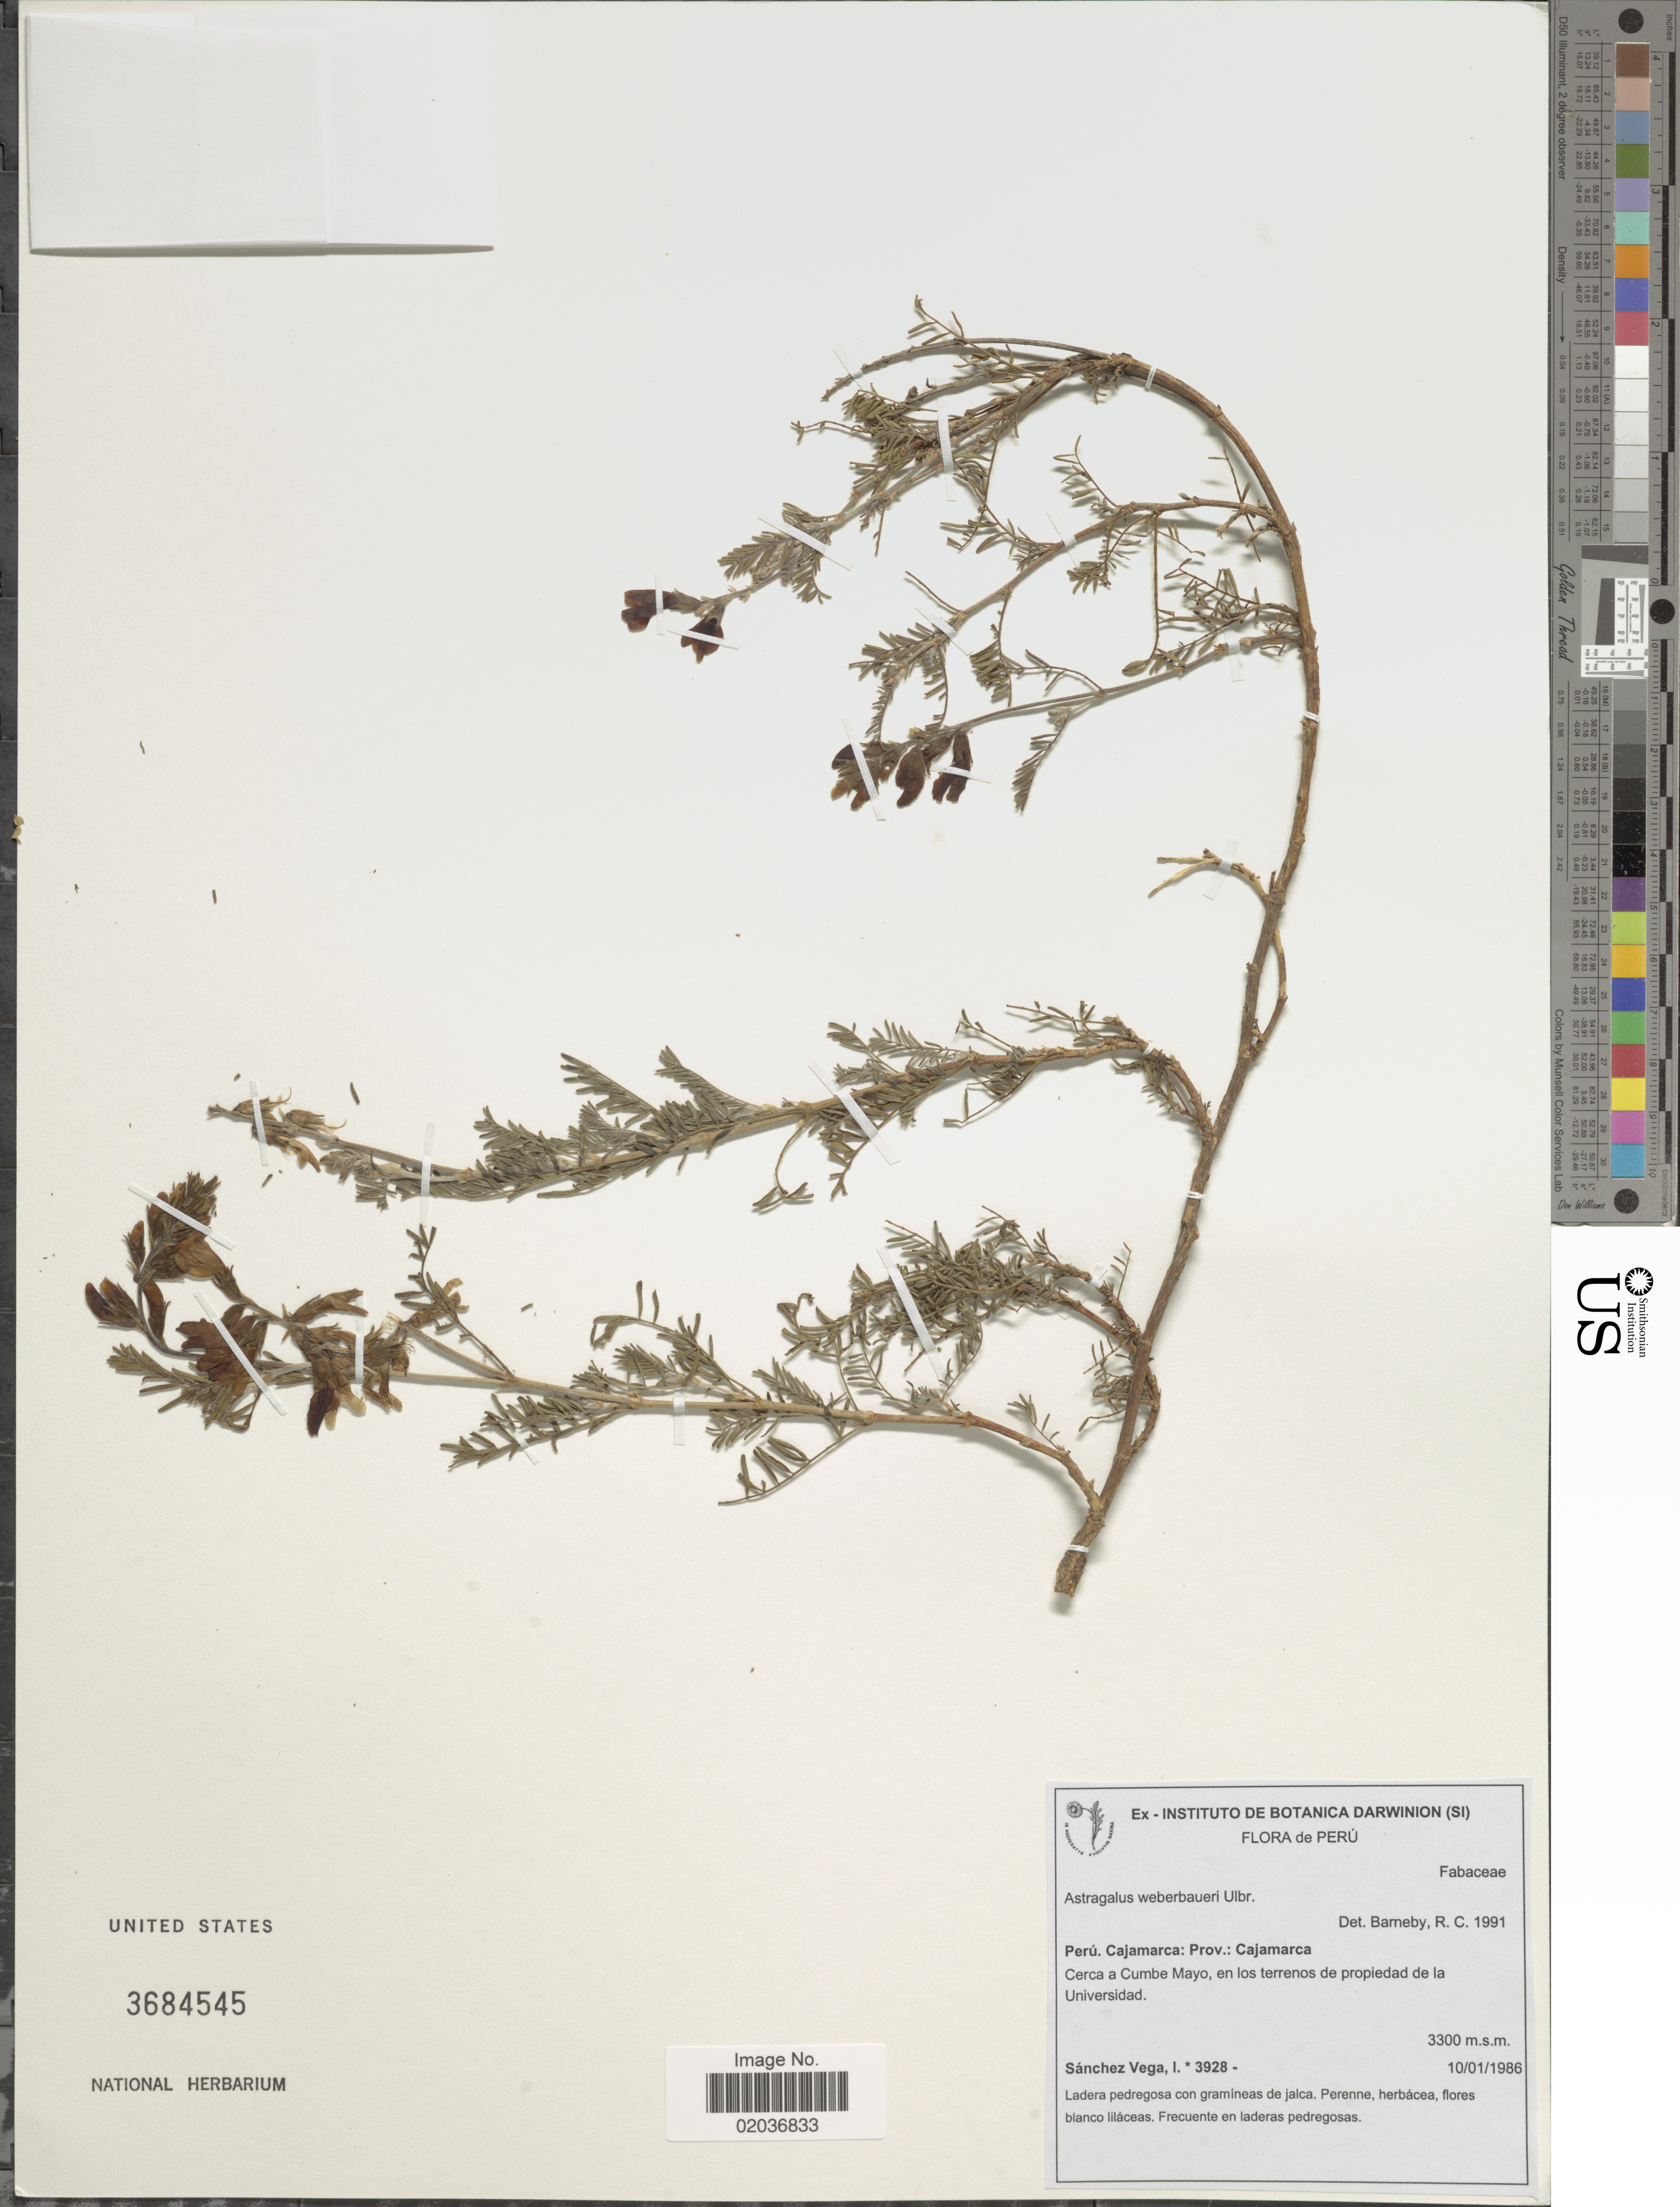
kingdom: Plantae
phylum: Tracheophyta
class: Magnoliopsida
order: Fabales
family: Fabaceae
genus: Astragalus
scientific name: Astragalus weberbaueri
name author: Ulbr.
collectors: I. Sánchez Vega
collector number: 3928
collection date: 1986-01-10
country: Peru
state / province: Cajamarca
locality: Cajamarca, Cerca a Cumbe Mayo, en los terrenos de propiedad de la Universidad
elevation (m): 3300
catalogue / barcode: US 3684545